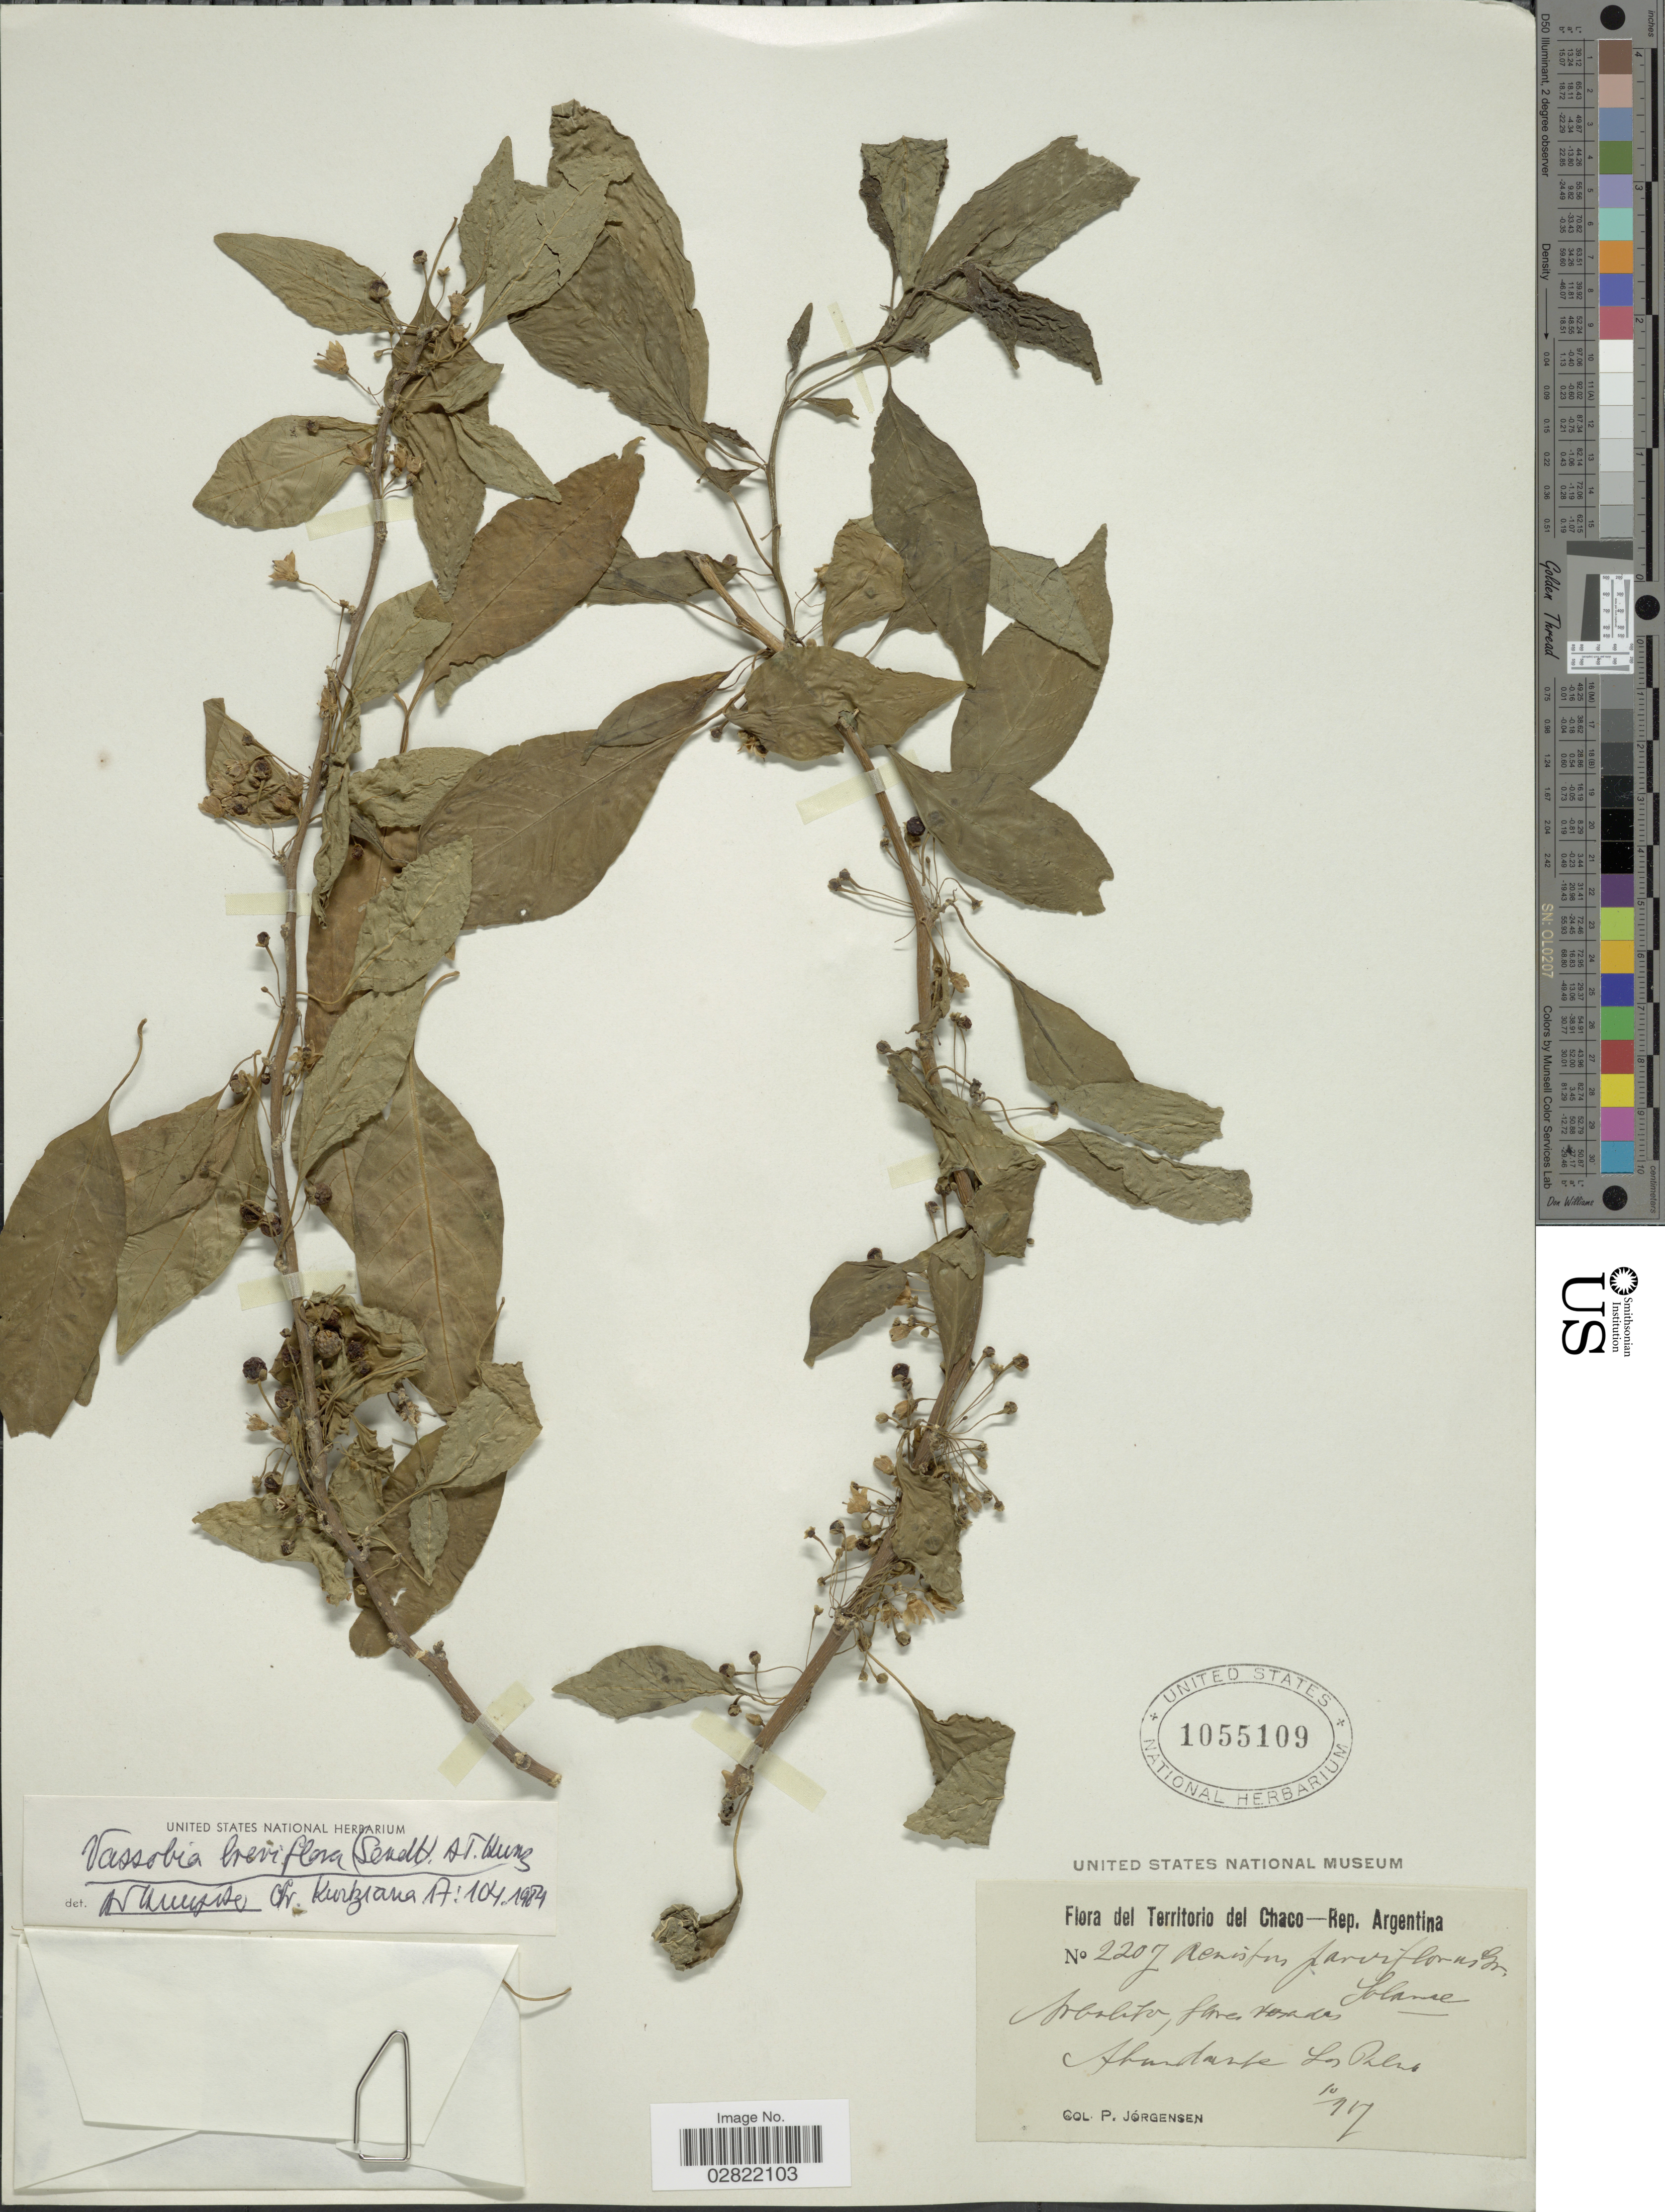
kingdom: Plantae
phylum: Tracheophyta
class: Magnoliopsida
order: Solanales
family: Solanaceae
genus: Vassobia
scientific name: Vassobia breviflora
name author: (Sendt.) Hunz.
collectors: P. Jörgensen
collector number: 2207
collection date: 1917-10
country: Argentina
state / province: Chaco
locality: De Territoire del Chaco - Rep. Argentina, Abundante Las Palmas.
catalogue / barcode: US 1055109